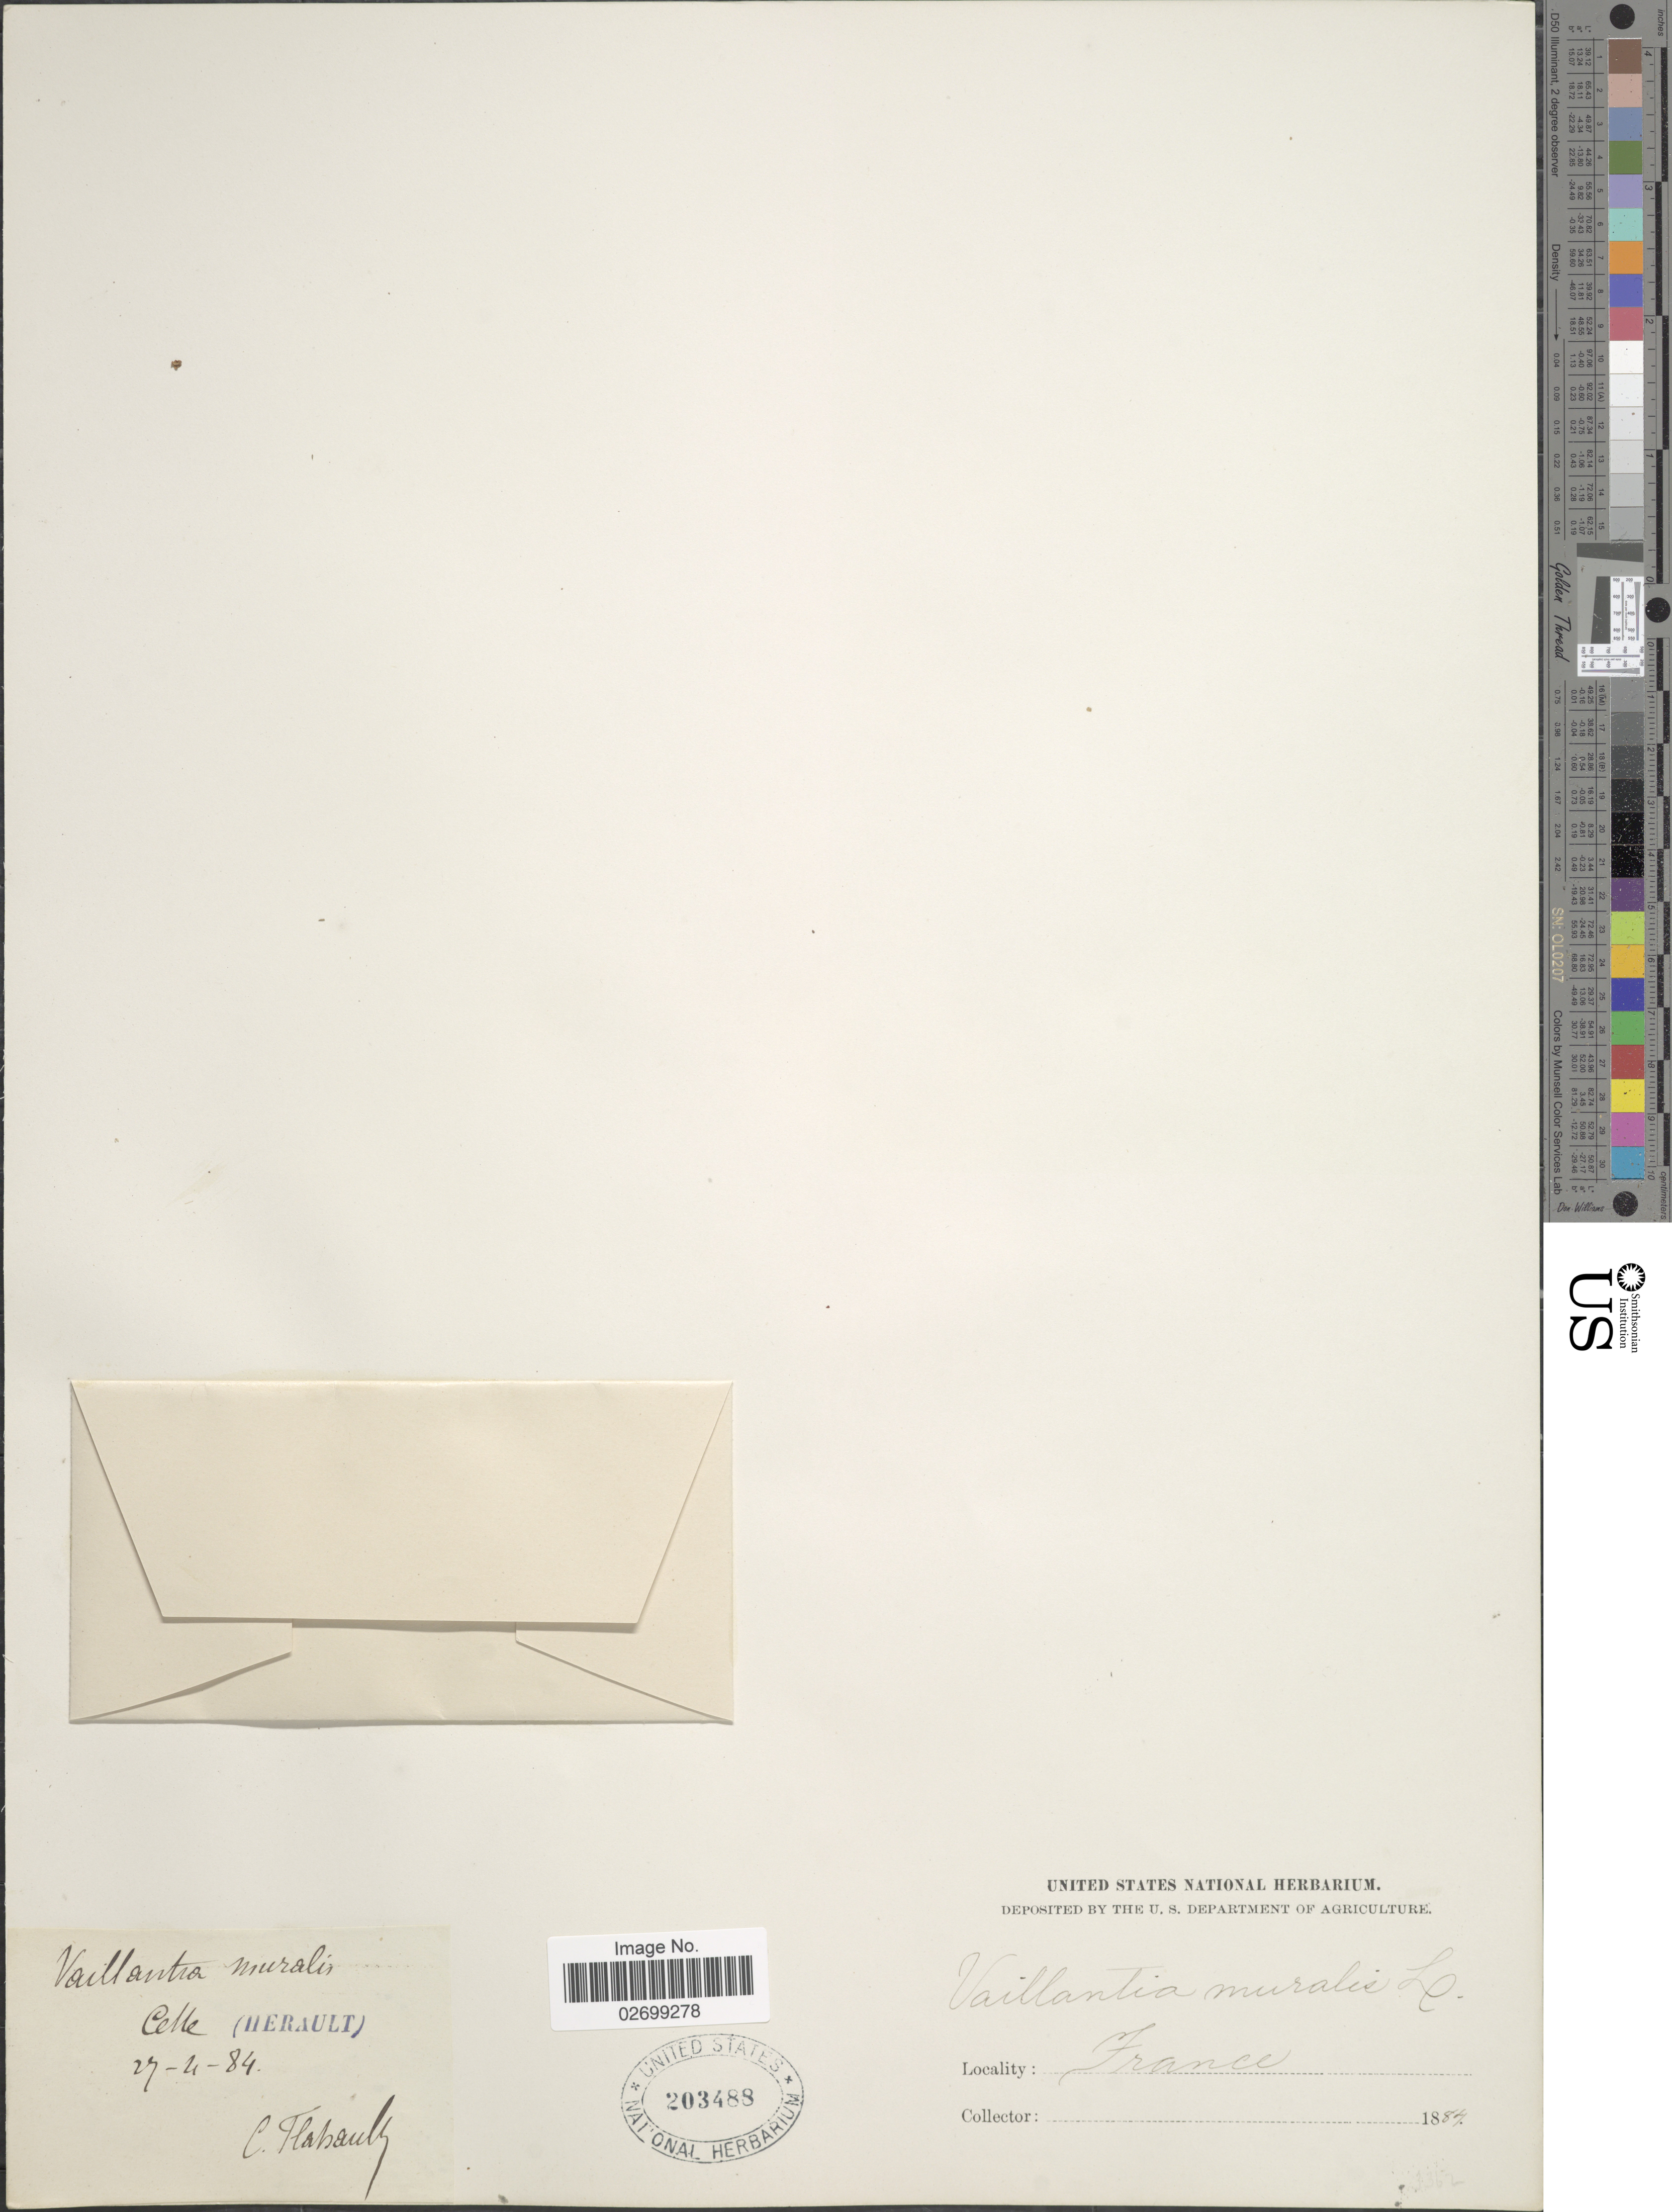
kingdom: Plantae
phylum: Tracheophyta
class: Magnoliopsida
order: Gentianales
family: Rubiaceae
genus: Valantia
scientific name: Valantia muralis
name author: L.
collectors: C. H. Flahault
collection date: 1884-04-27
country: France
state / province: Occitanie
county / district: Hérault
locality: Celle (Herault)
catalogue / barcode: US 203488